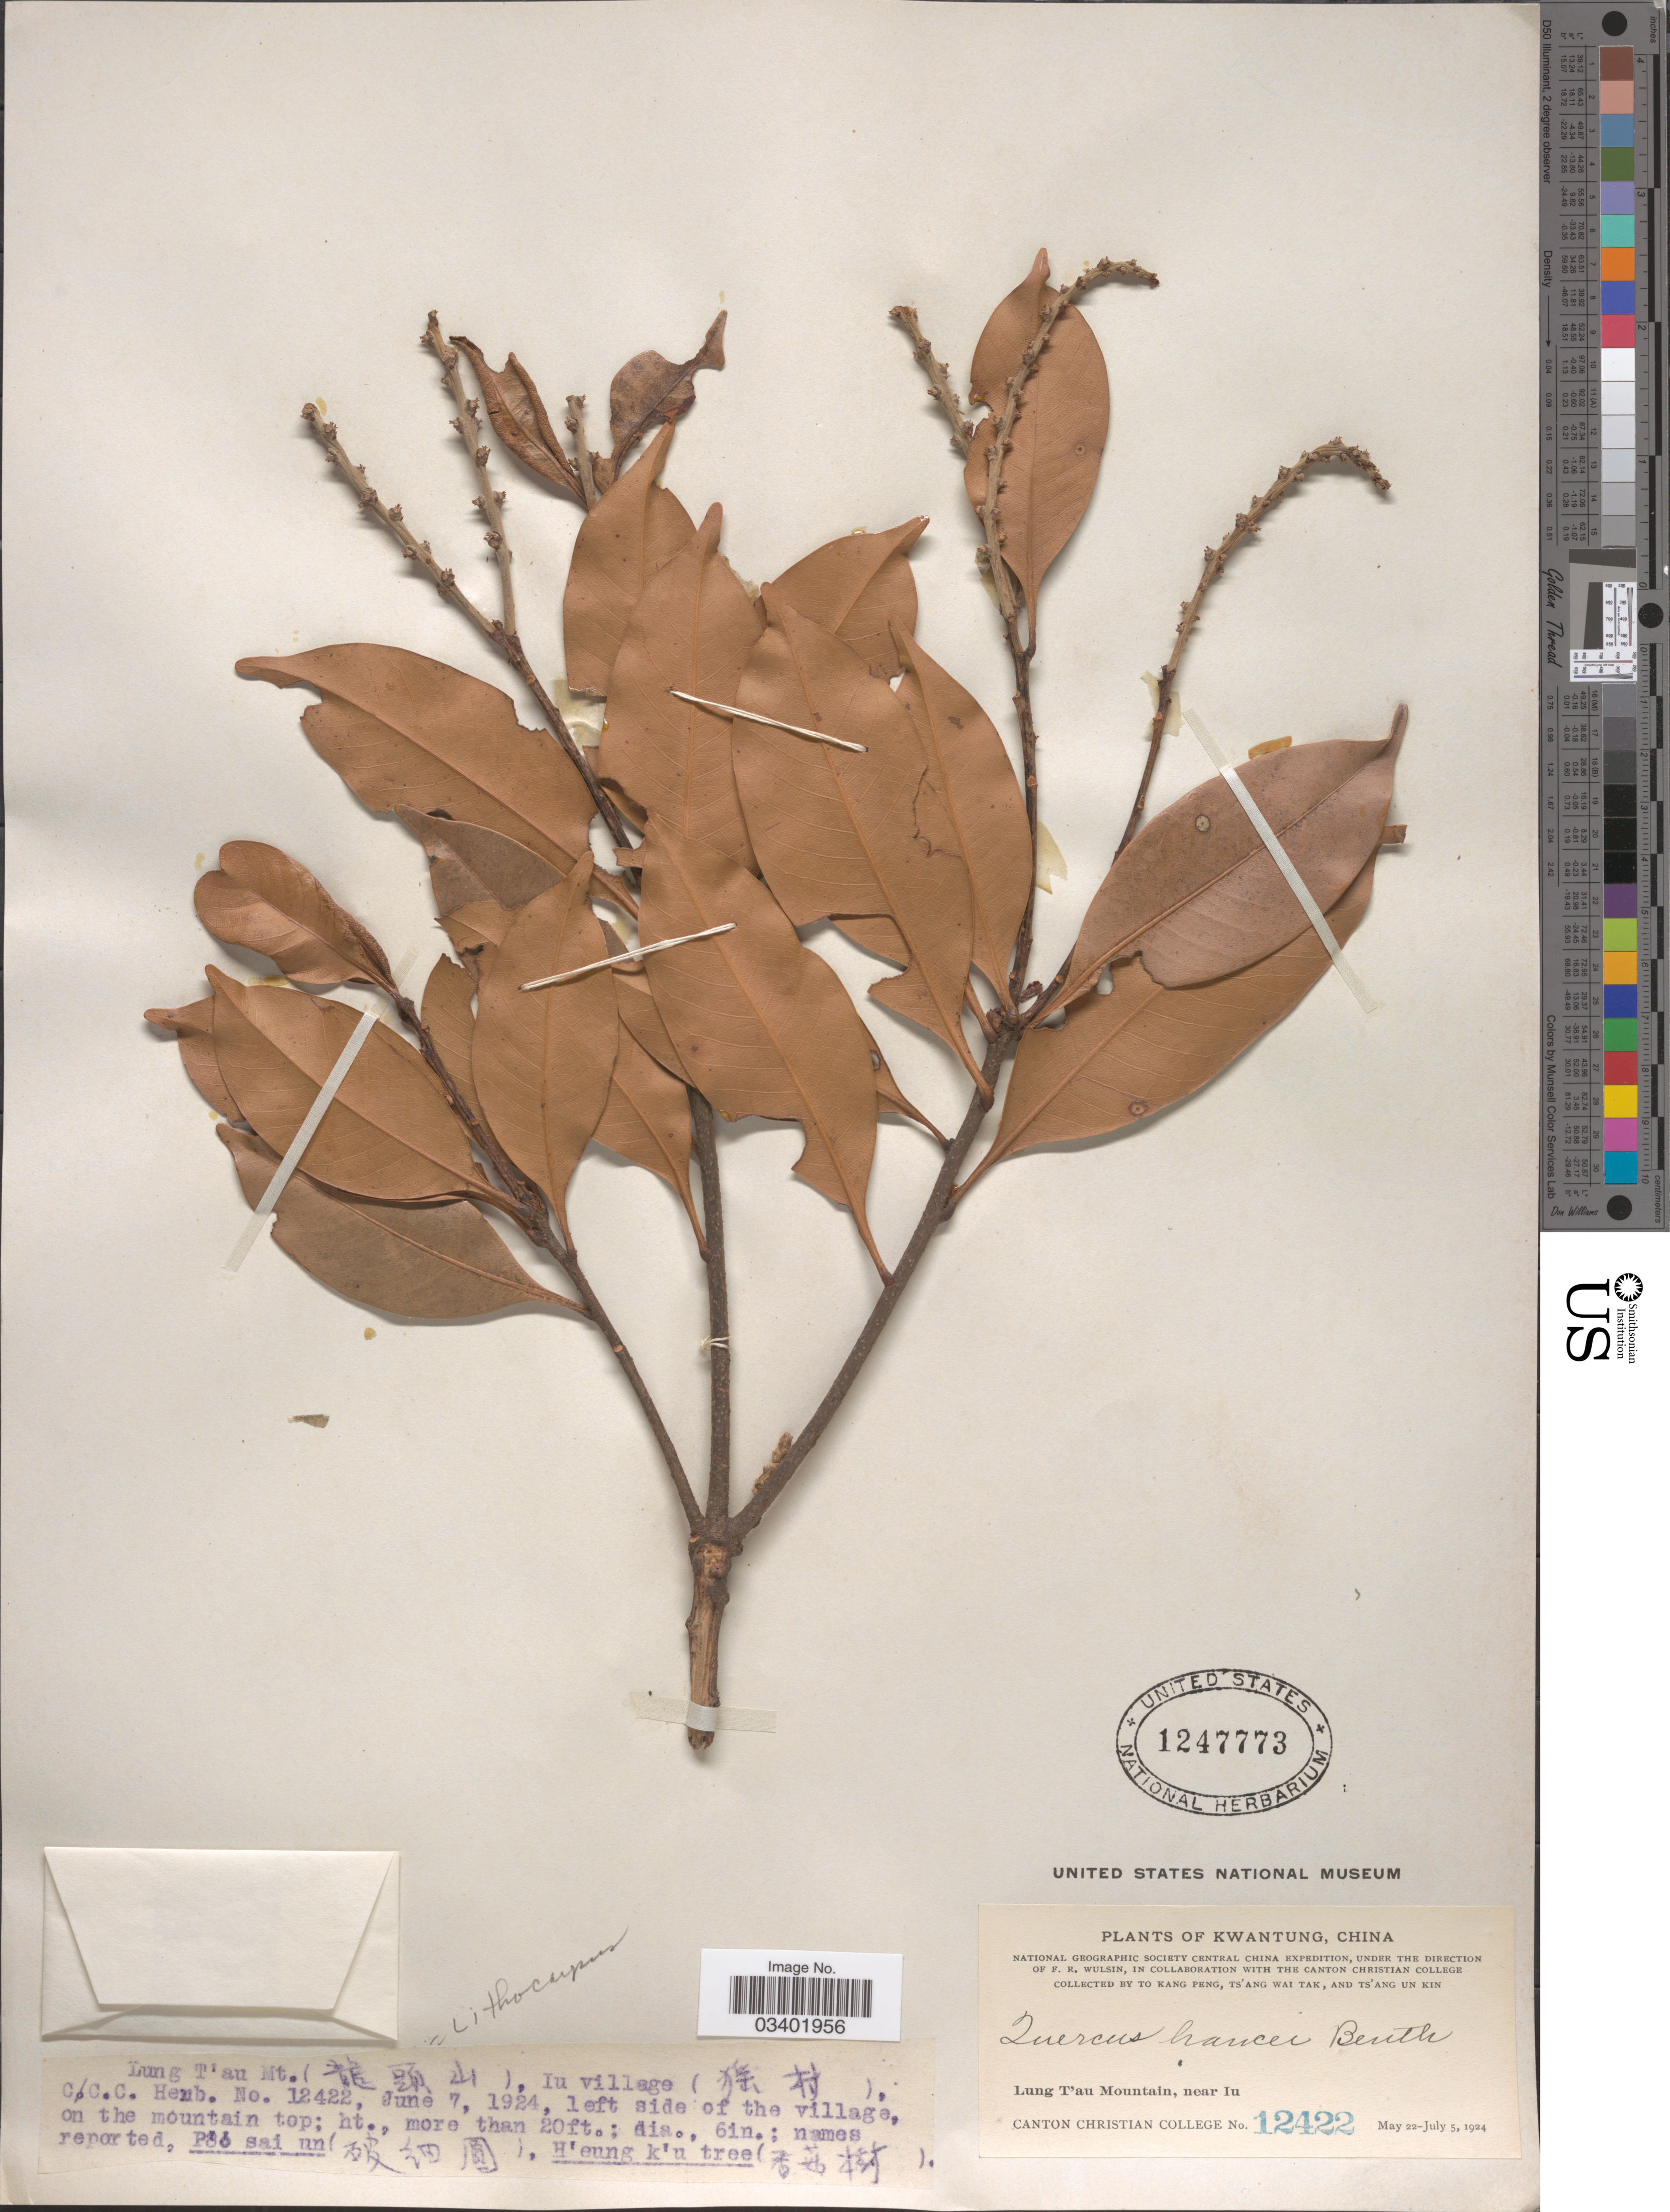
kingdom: Plantae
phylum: Tracheophyta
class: Magnoliopsida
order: Fagales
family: Fagaceae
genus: Lithocarpus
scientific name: Lithocarpus hancei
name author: (Benth.) Rehder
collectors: To Kang P'eng, W. T. Tsang & Ts' Ang Un Kin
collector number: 12422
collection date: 1924-06-07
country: China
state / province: Guangdong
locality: Kwangtung. Lung T'au Mountain, near Iu. (X), Iu village (X).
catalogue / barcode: US 1247773